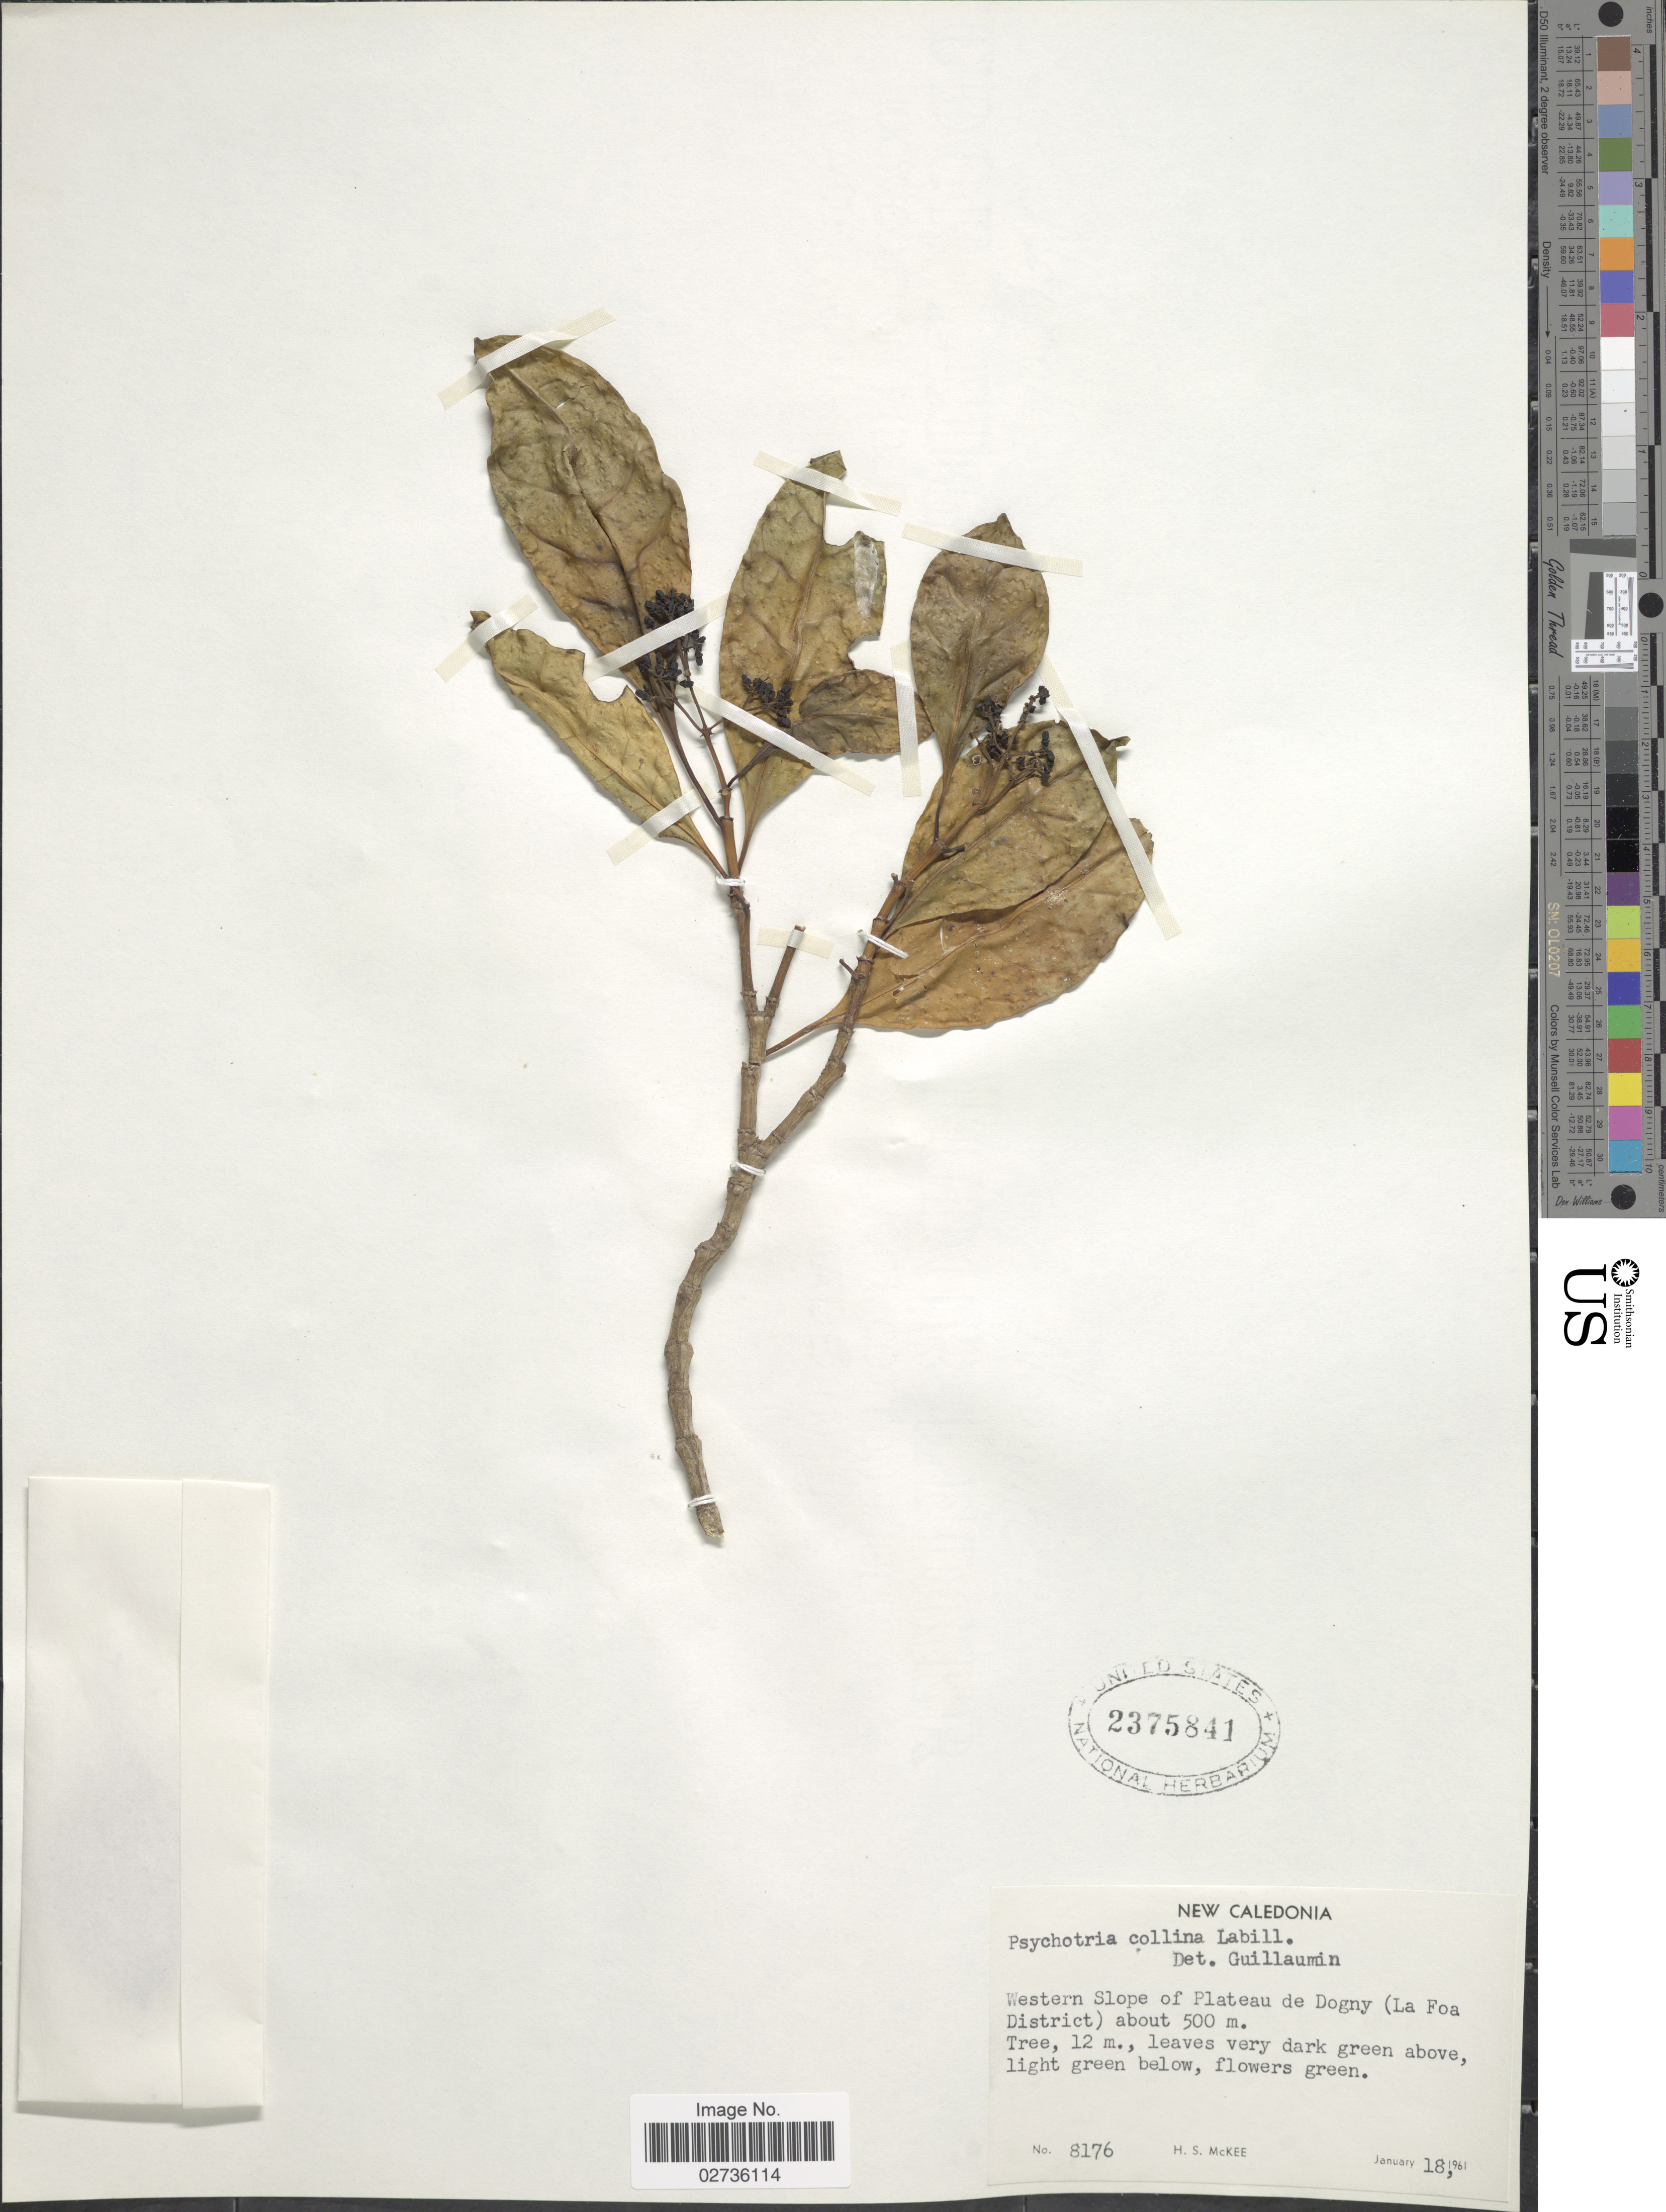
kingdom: Plantae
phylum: Tracheophyta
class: Magnoliopsida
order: Gentianales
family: Rubiaceae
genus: Psychotria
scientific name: Psychotria collina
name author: Labill.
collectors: H. S. McKee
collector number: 8176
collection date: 1961-01-18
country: New Caledonia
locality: Western Slope of Plateau of Dogny (La Foa District).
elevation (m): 500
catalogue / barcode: US 2375841